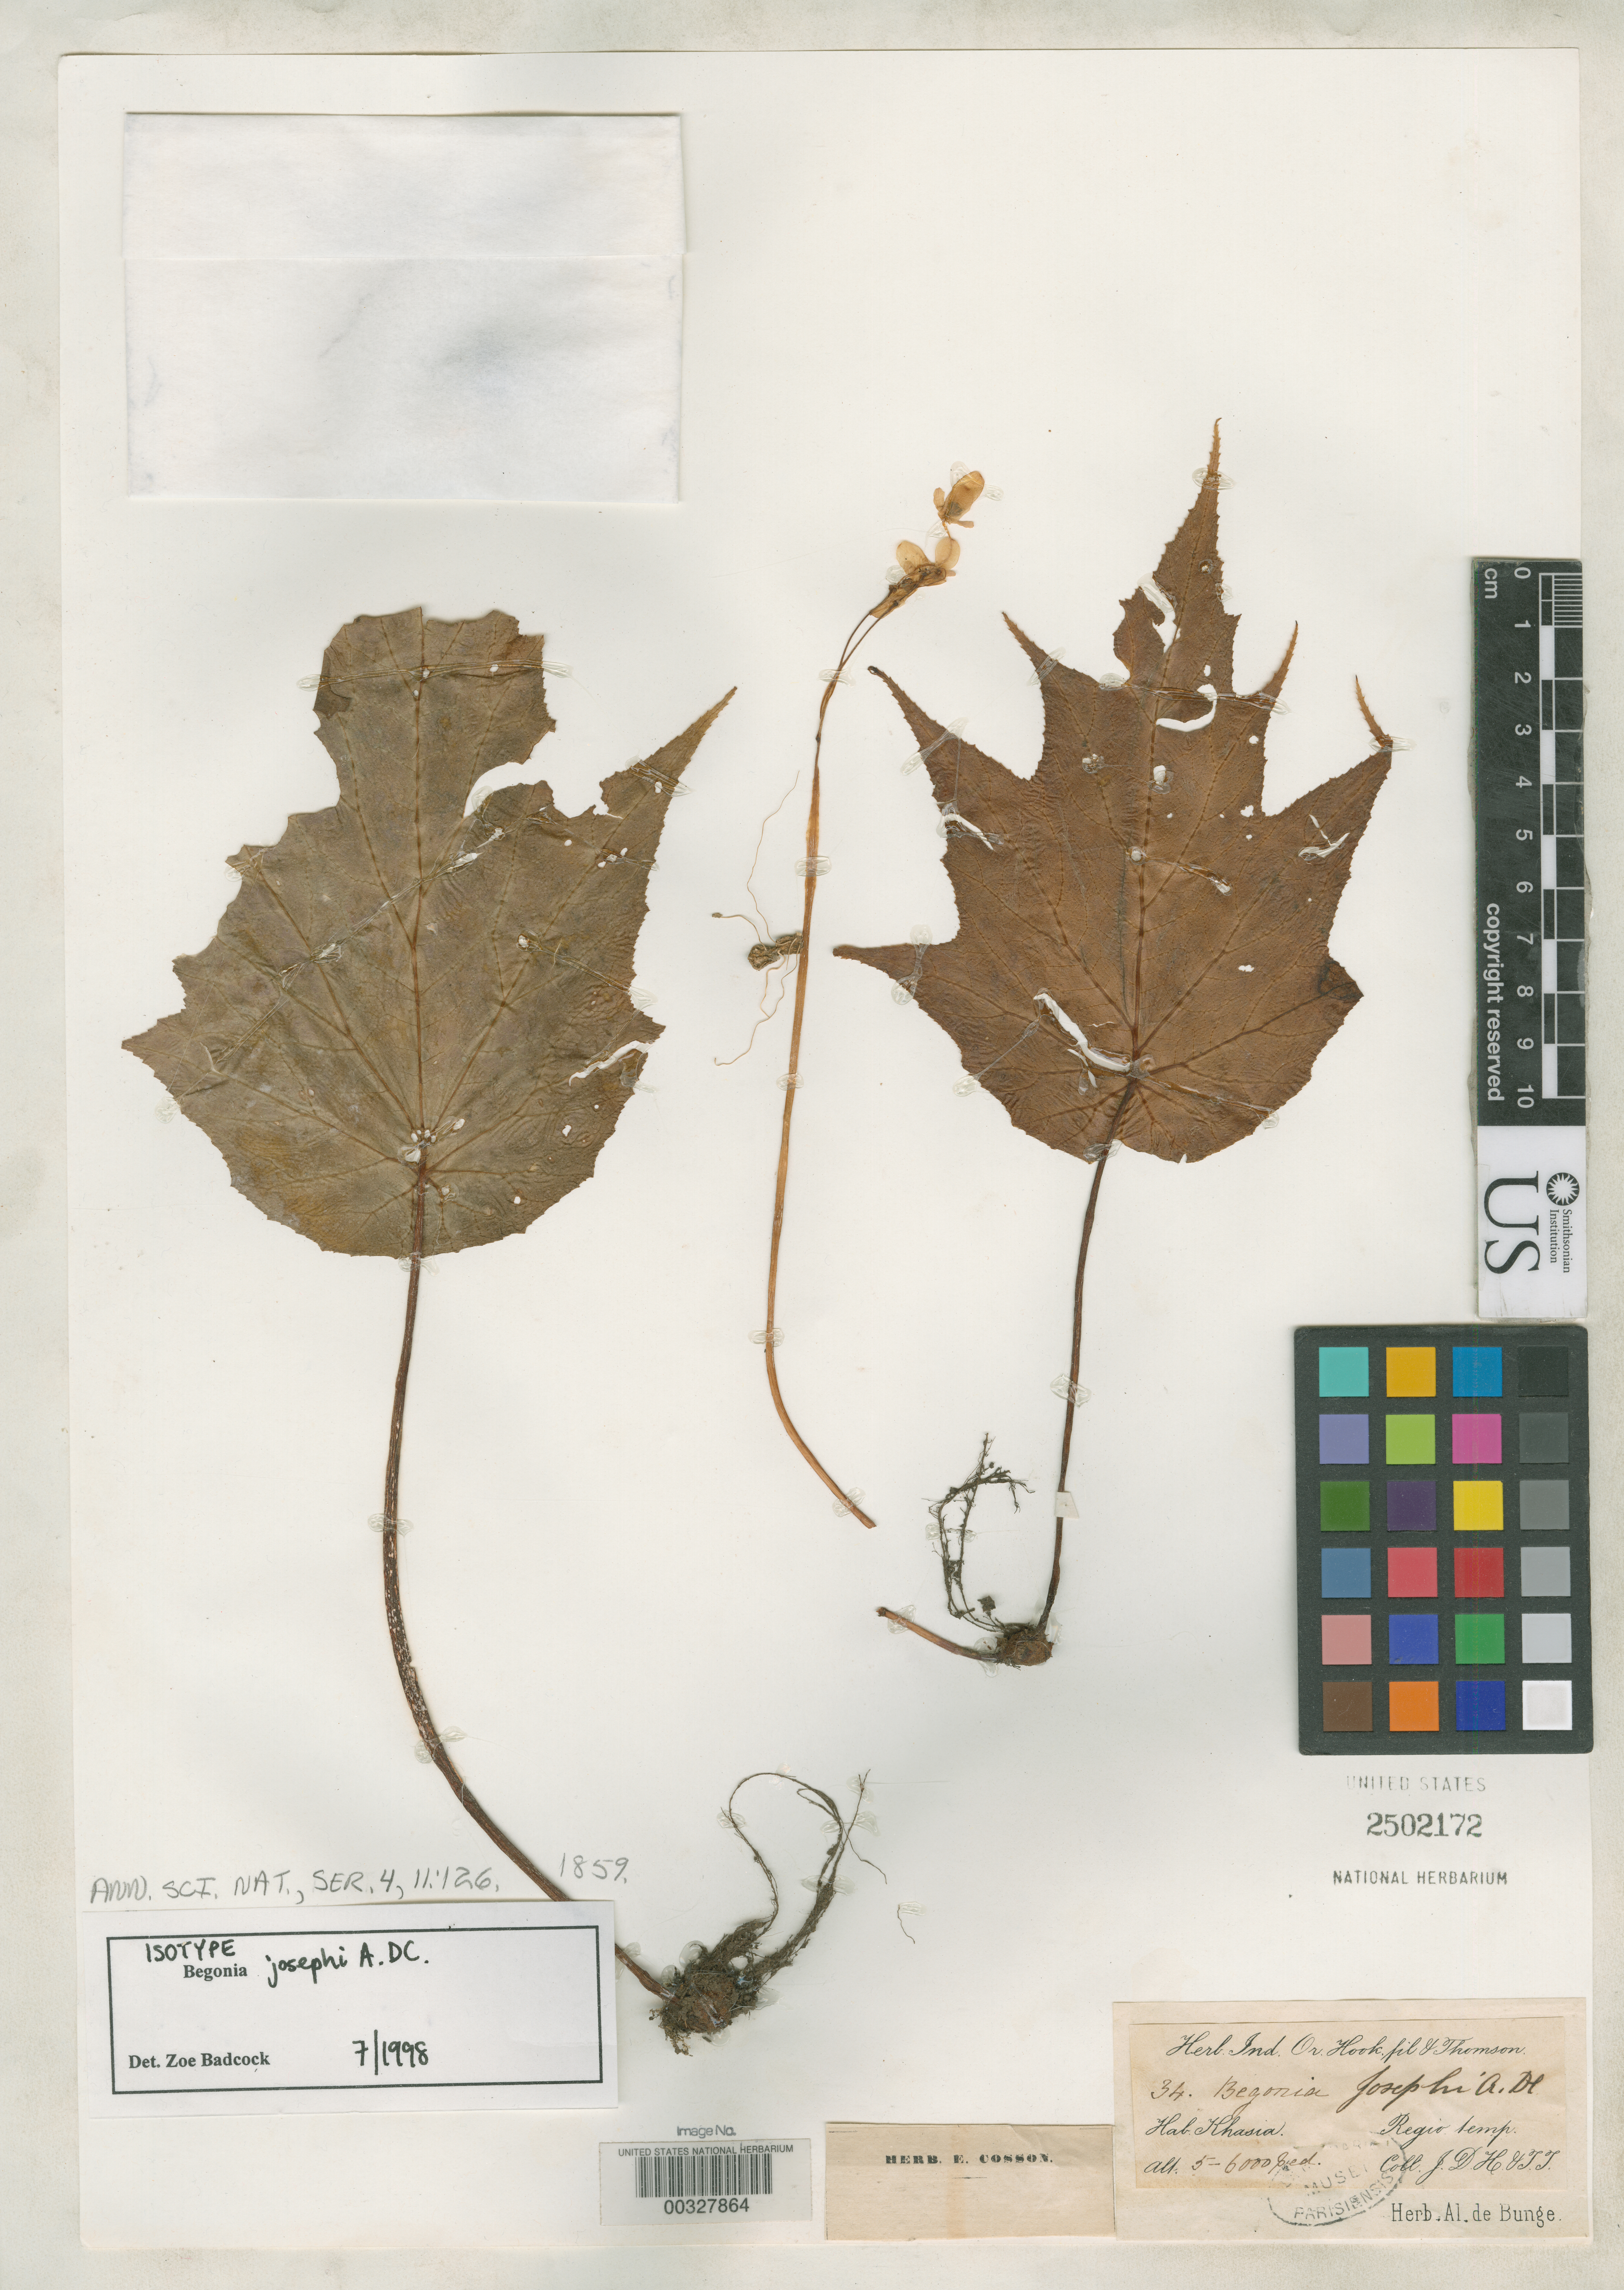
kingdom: Plantae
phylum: Tracheophyta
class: Magnoliopsida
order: Cucurbitales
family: Begoniaceae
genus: Begonia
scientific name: Begonia josephi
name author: A. DC.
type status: Isotype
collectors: J. D. Hooker & T. Thompson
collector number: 34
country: India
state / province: Assam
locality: Khasia.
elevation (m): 1524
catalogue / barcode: US 2502172